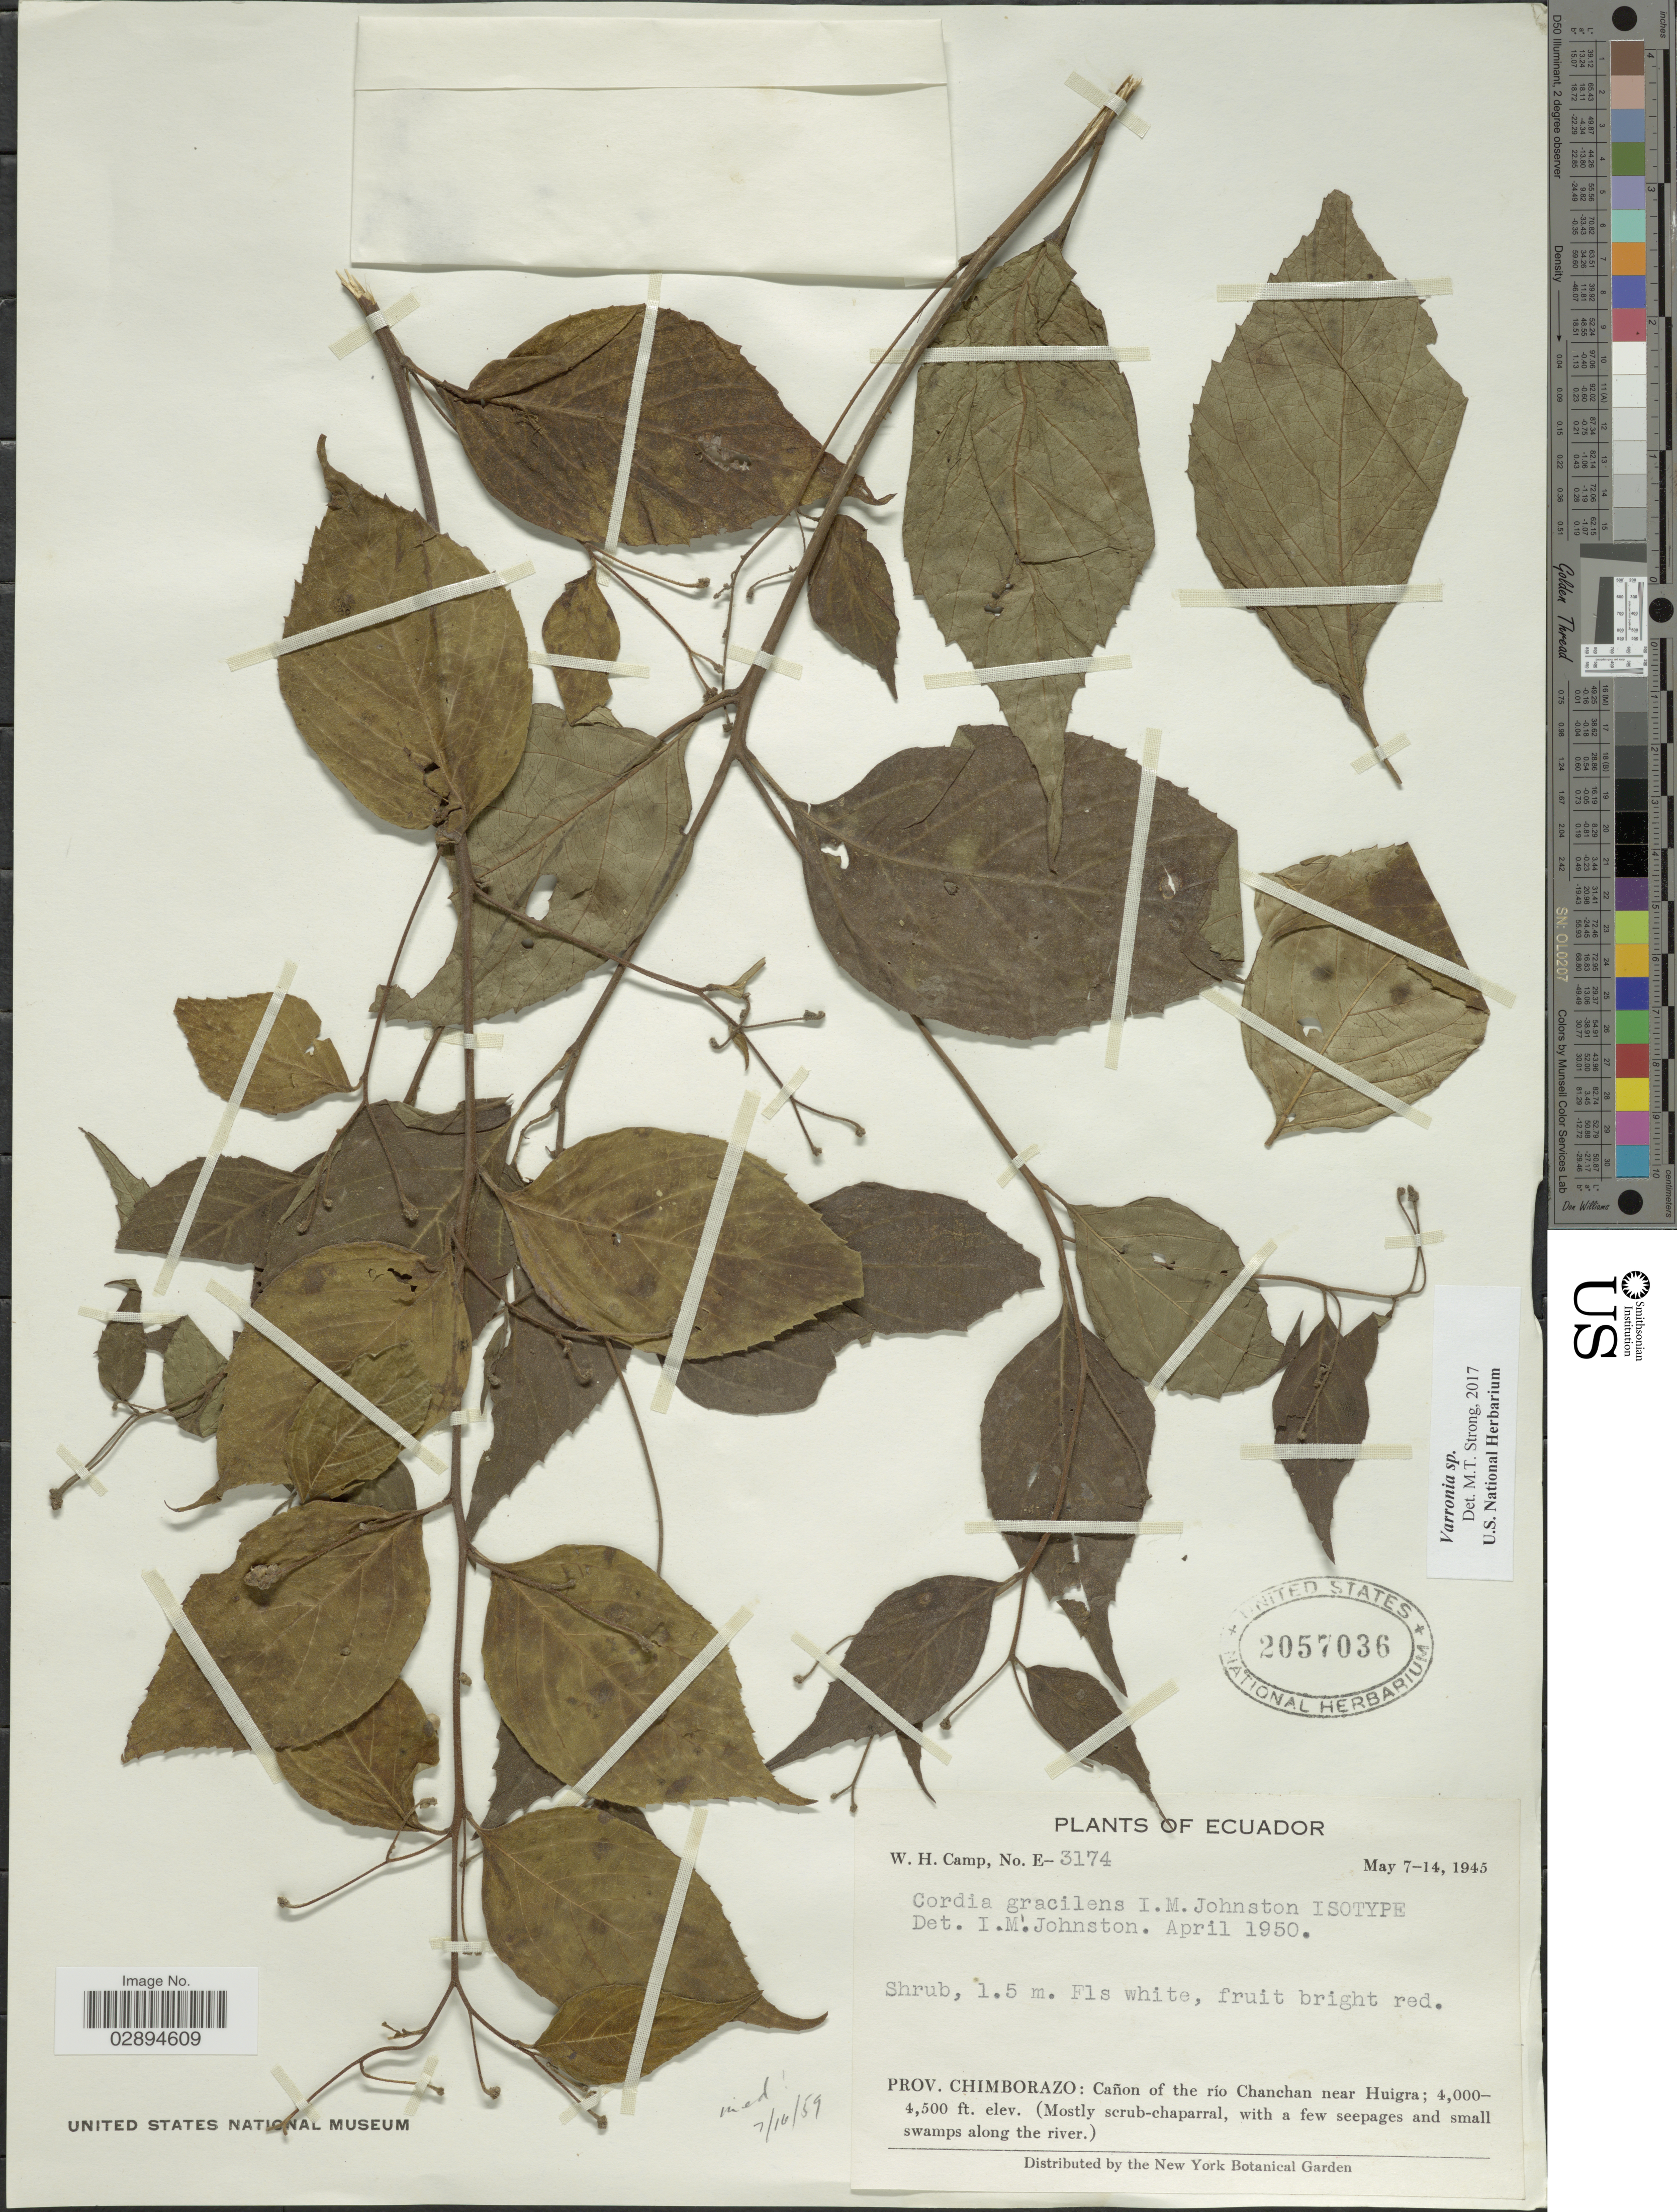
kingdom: Plantae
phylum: Tracheophyta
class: Magnoliopsida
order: Boraginales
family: Cordiaceae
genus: Varronia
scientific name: Varronia sp.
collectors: W. H. Camp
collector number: E3174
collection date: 1945-05-14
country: Ecuador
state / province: Chimborazo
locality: Prov. Chimborazo: Cañon of the río Chanchan near Huigra.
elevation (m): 1219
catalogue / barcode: US 2057036